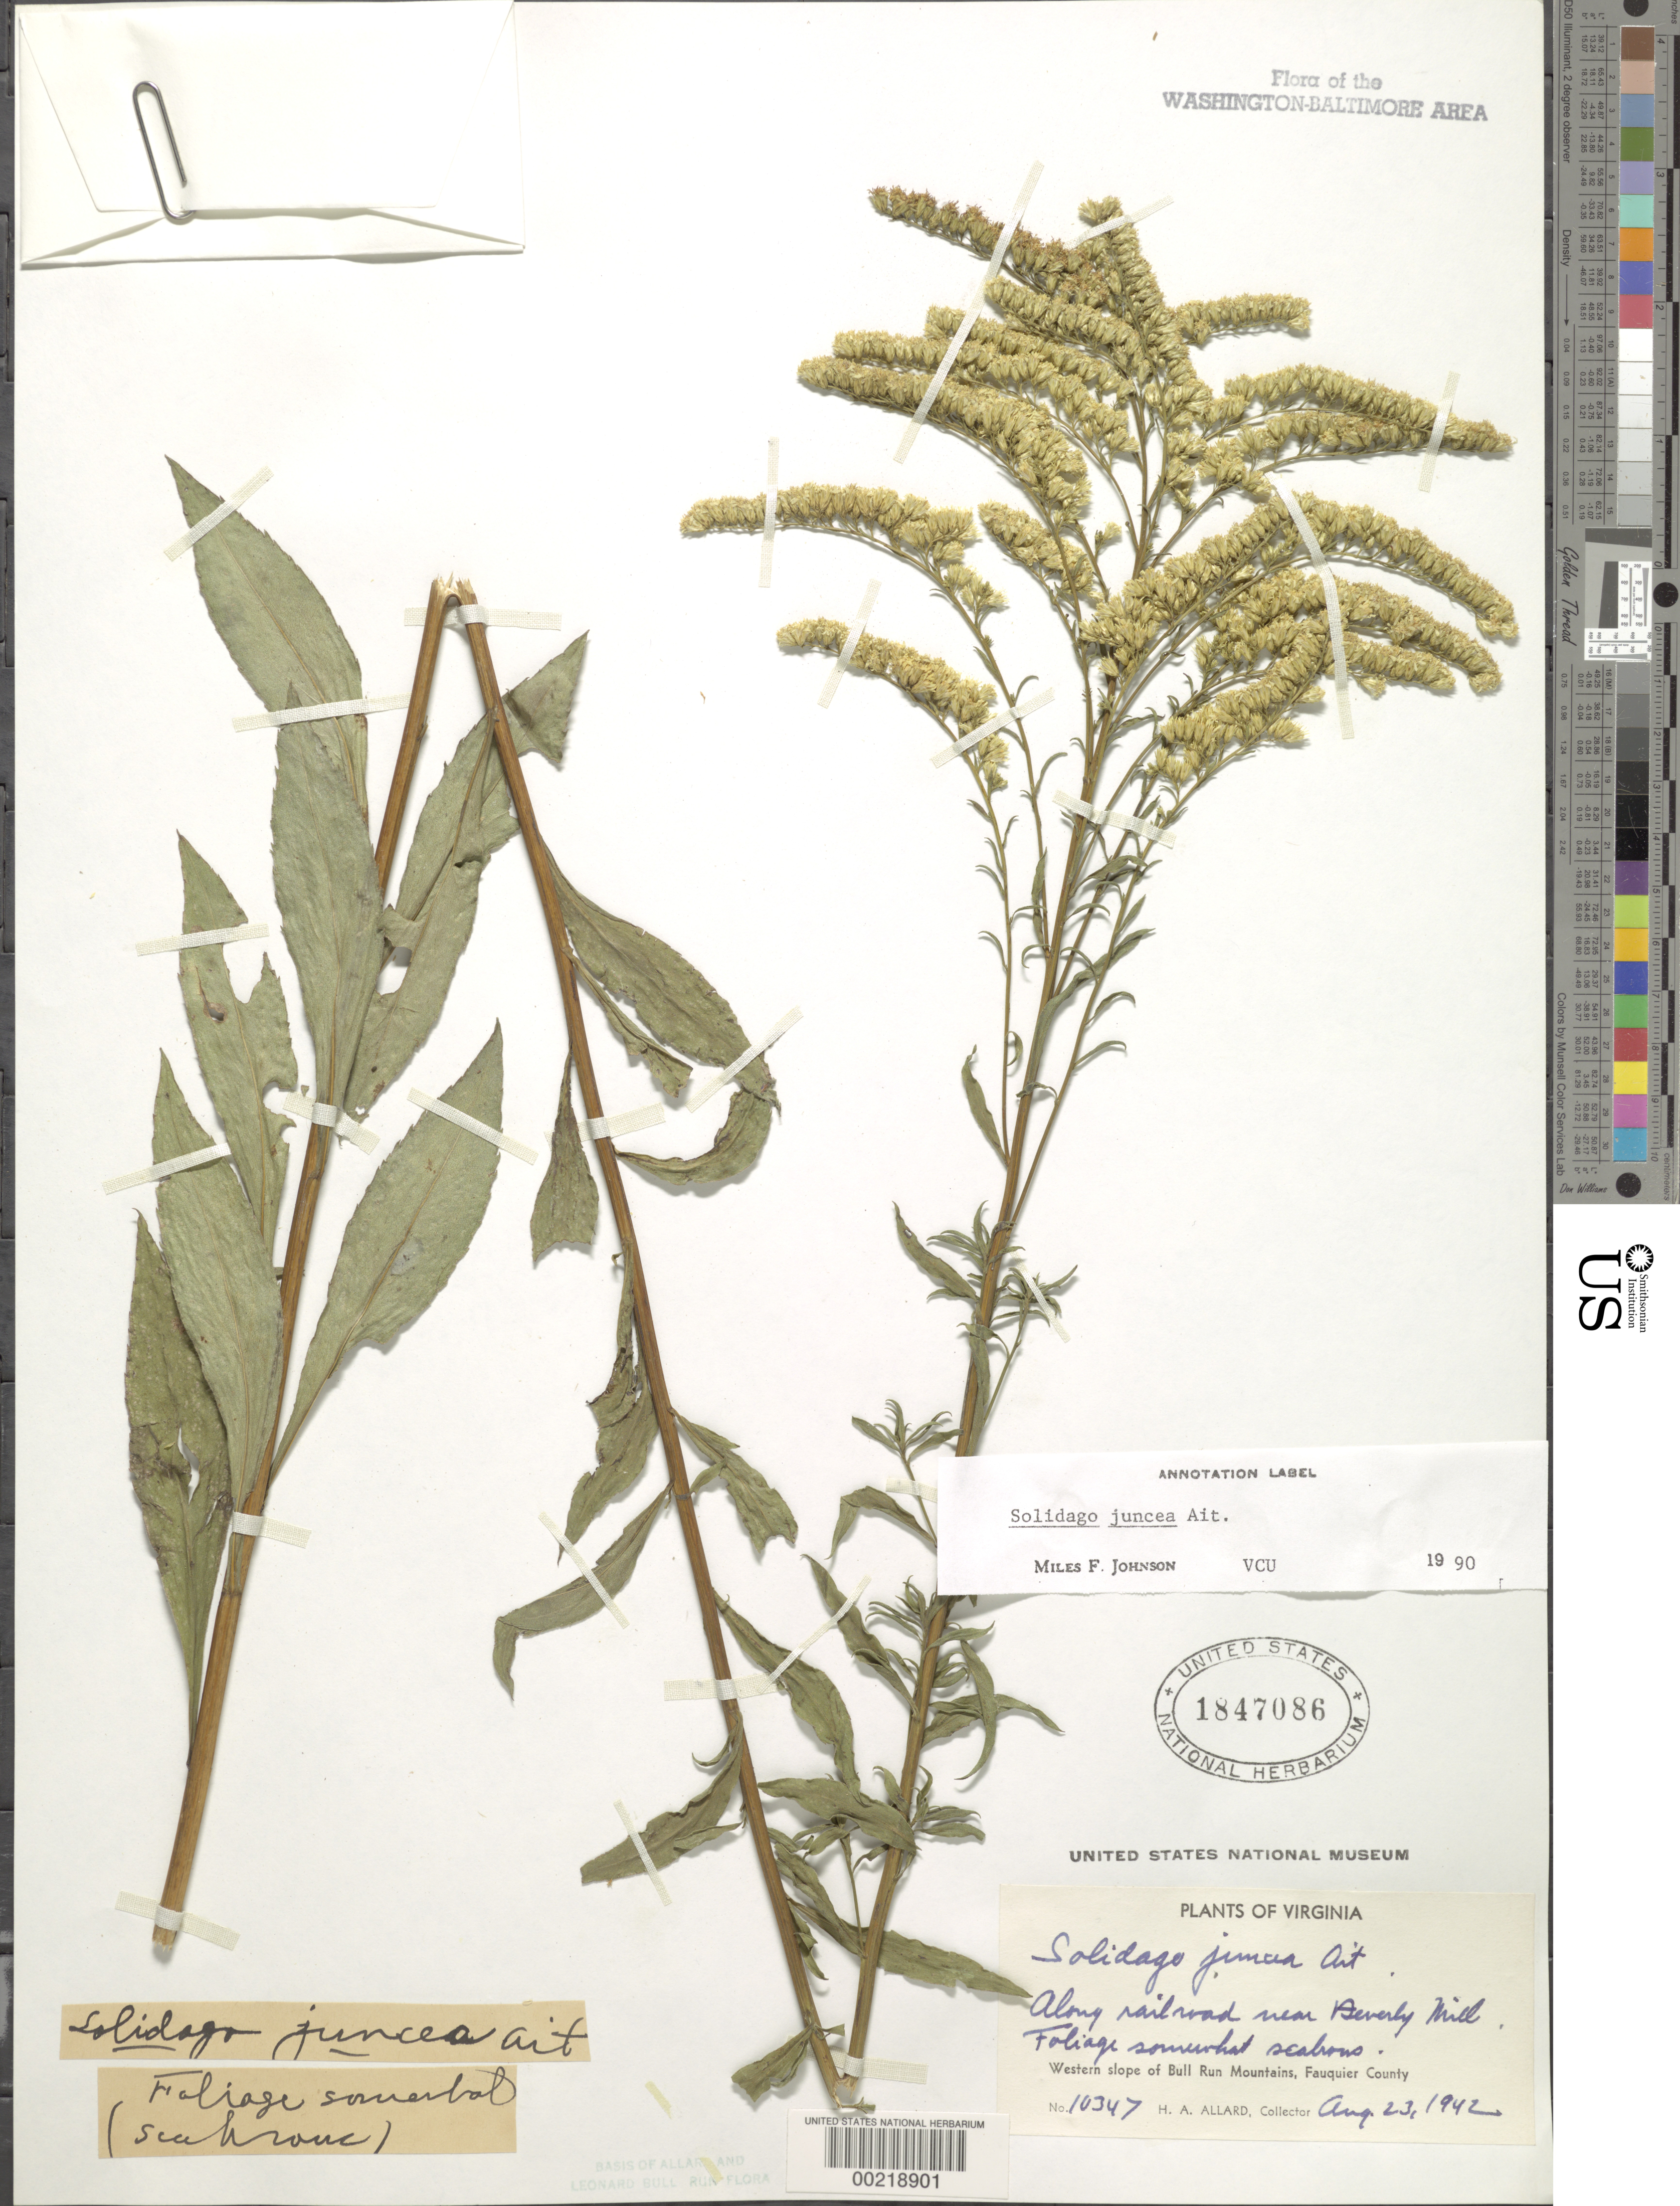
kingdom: Plantae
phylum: Tracheophyta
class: Magnoliopsida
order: Asterales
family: Asteraceae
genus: Solidago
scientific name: Solidago juncea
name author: Aiton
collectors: H. A. Allard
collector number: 10347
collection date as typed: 23 Aug 1942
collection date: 1942-08-23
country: United States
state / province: Virginia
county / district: Fauquier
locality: Near Beverley Mill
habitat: Railroad embankment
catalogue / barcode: US 1847086